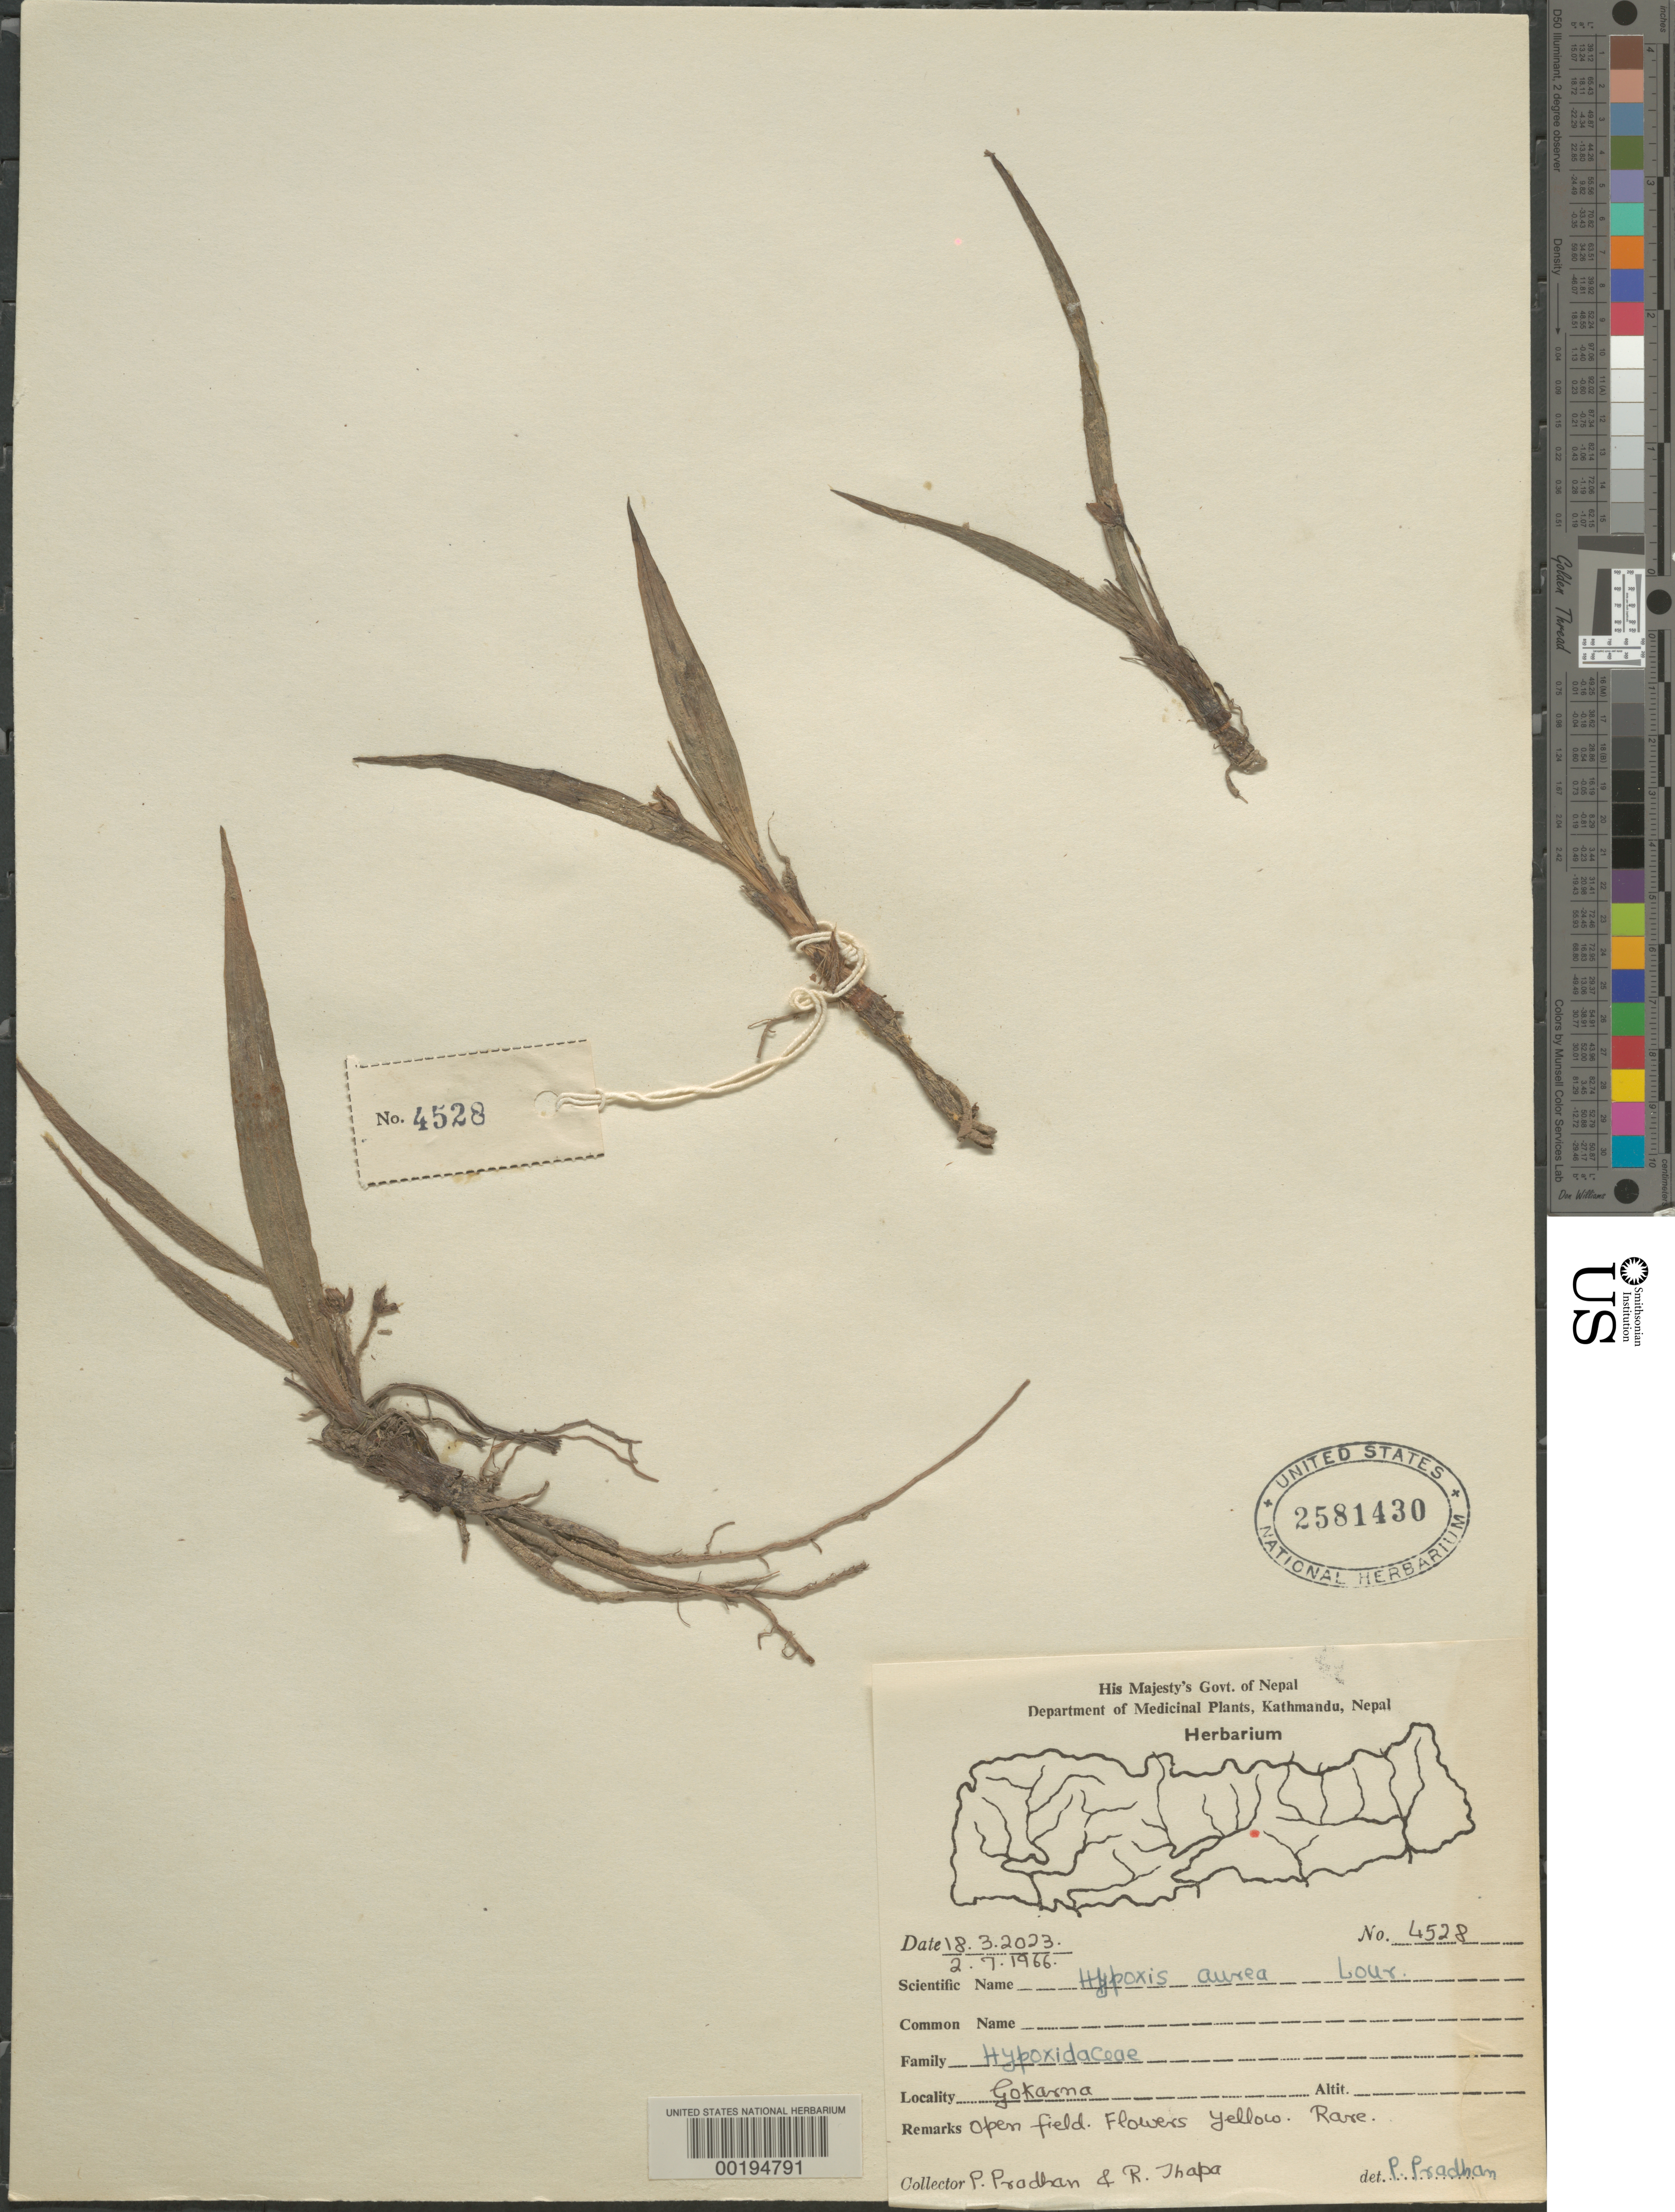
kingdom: Plantae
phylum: Tracheophyta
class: Liliopsida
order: Asparagales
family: Hypoxidaceae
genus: Hypoxis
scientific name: Hypoxis aurea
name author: Lour.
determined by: Pradham, P.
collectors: P. Pradhan & R. Thapa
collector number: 4528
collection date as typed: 02 Jul 1966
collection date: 1966-07-02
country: Nepal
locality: Gokarna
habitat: Open field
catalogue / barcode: US 2581430